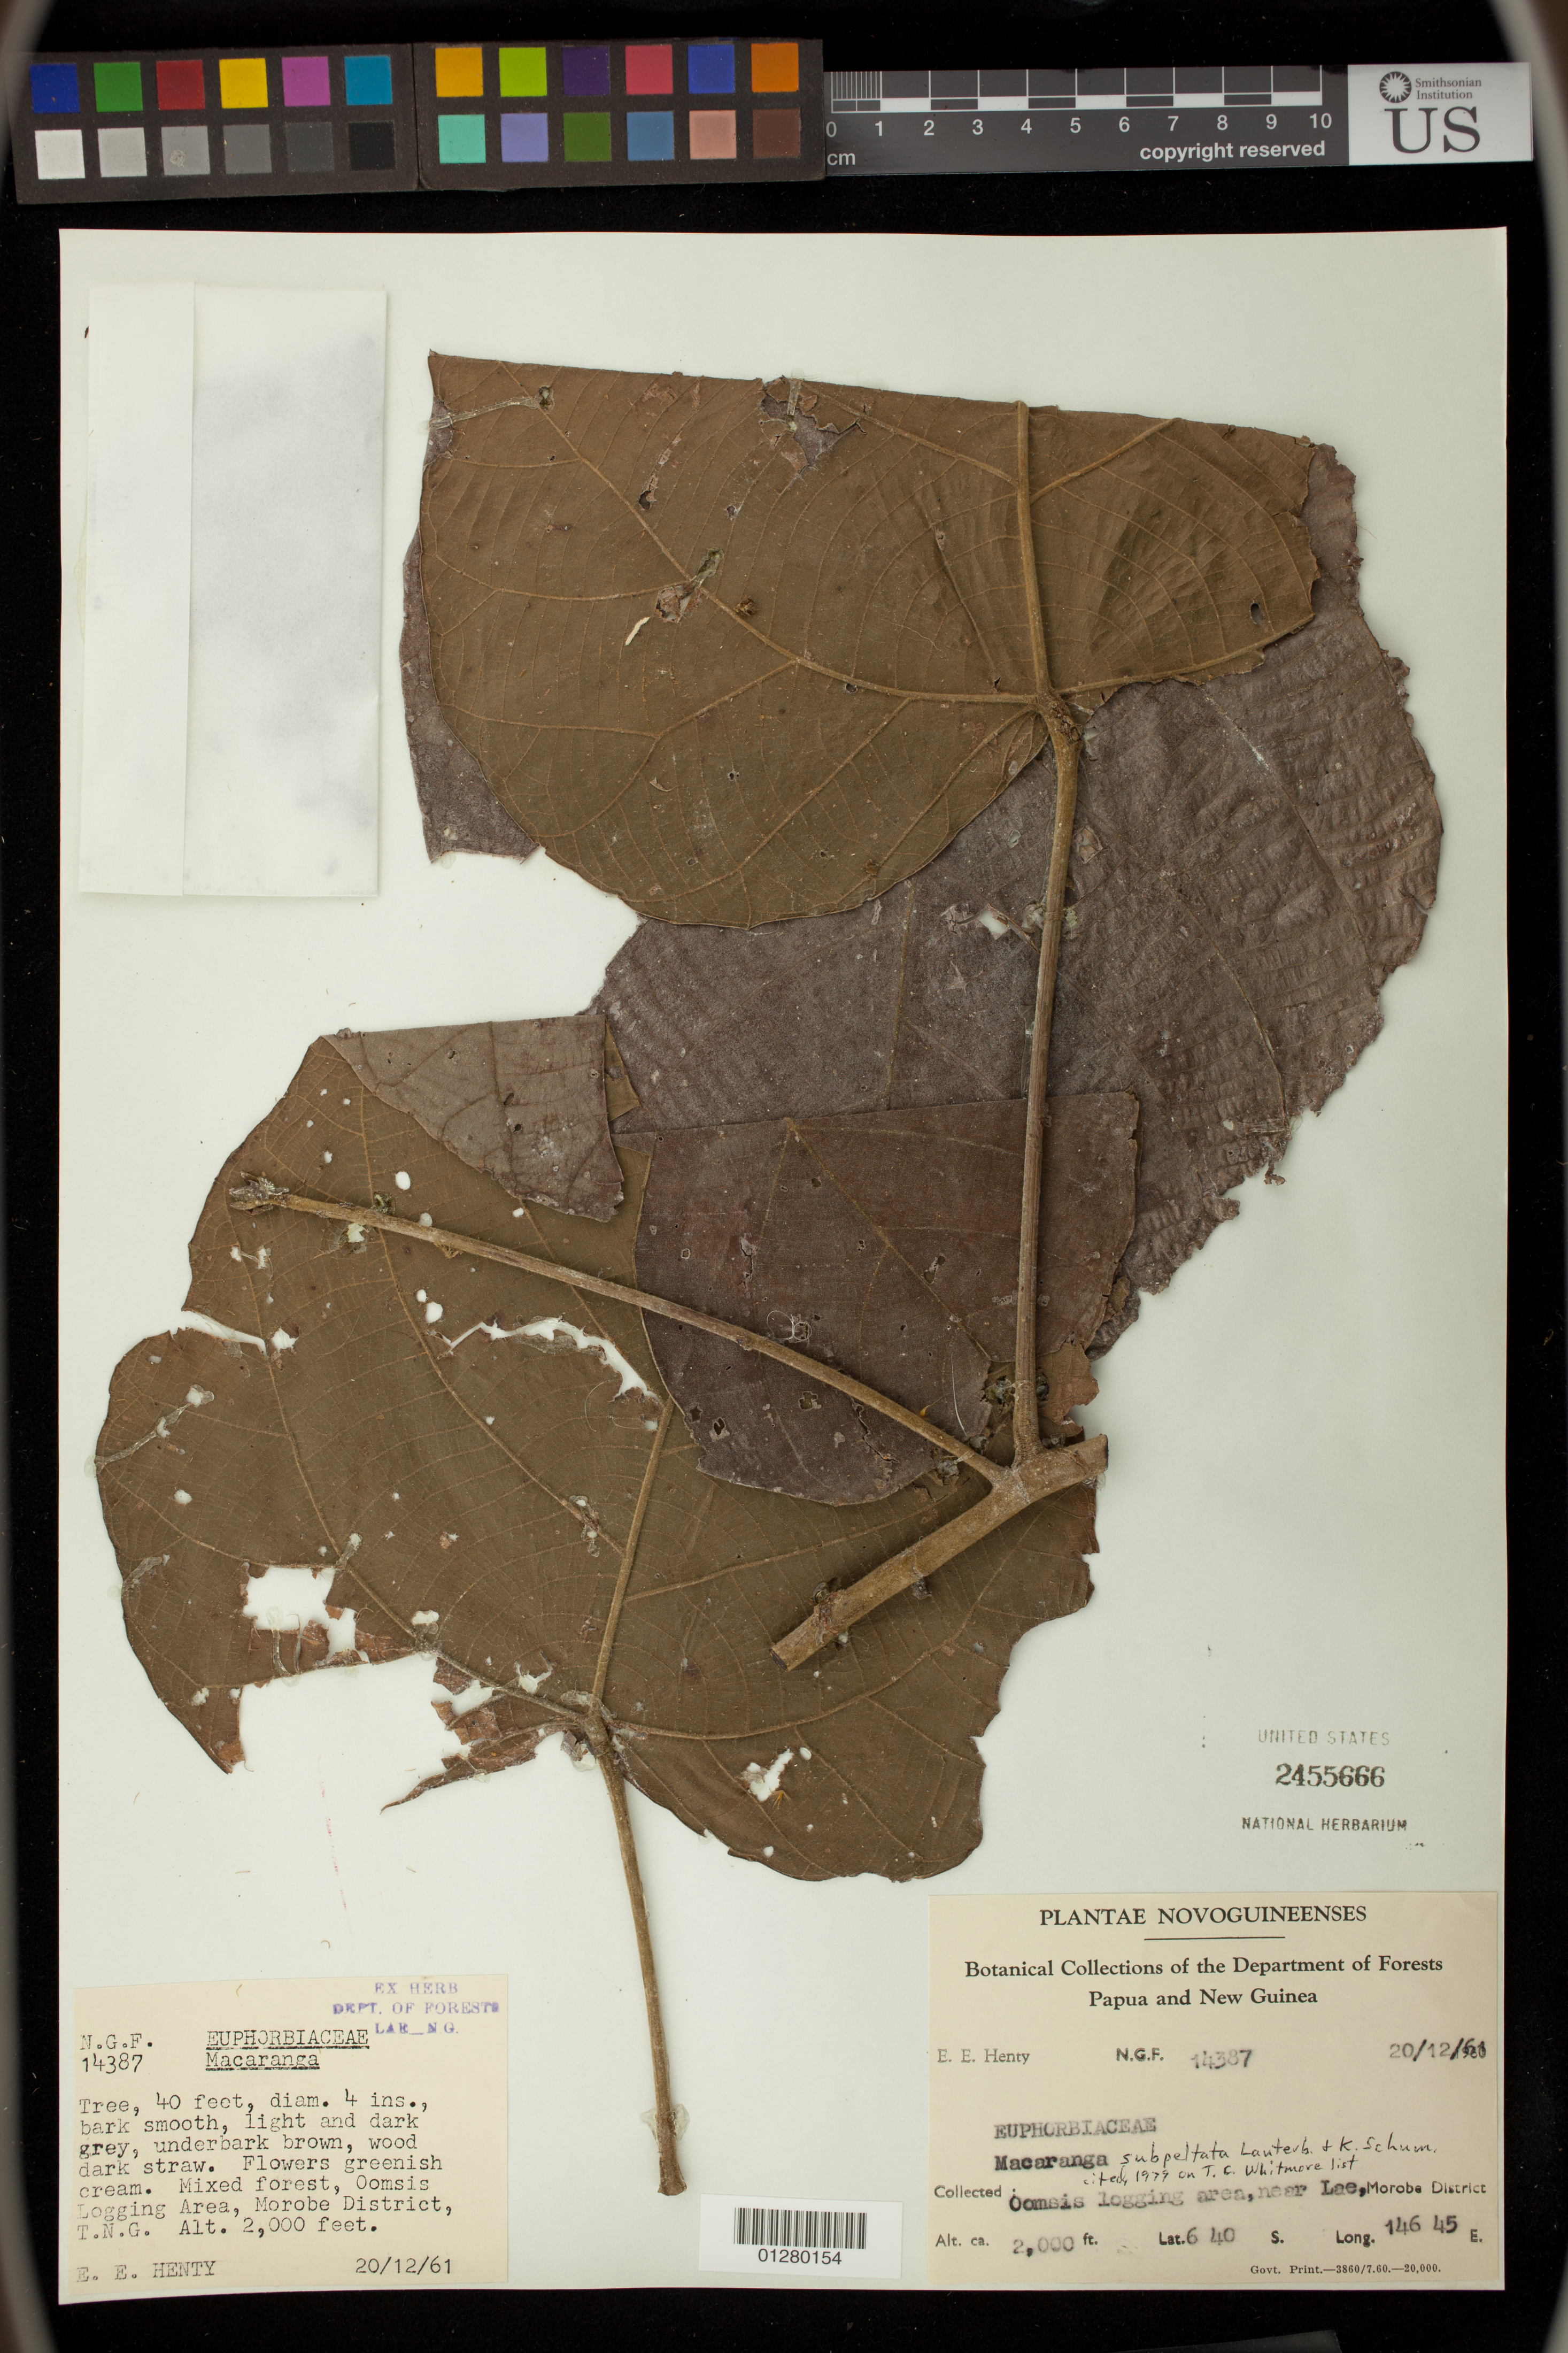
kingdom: Plantae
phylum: Tracheophyta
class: Magnoliopsida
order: Malpighiales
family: Euphorbiaceae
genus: Macaranga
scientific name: Macaranga subpeltata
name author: K. Schum. & Lauterb.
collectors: E. Henty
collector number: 14387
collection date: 1961-12-20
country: Papua New Guinea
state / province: Morobe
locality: Oomsis Logging Area, near Lae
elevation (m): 610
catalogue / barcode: US 2455666